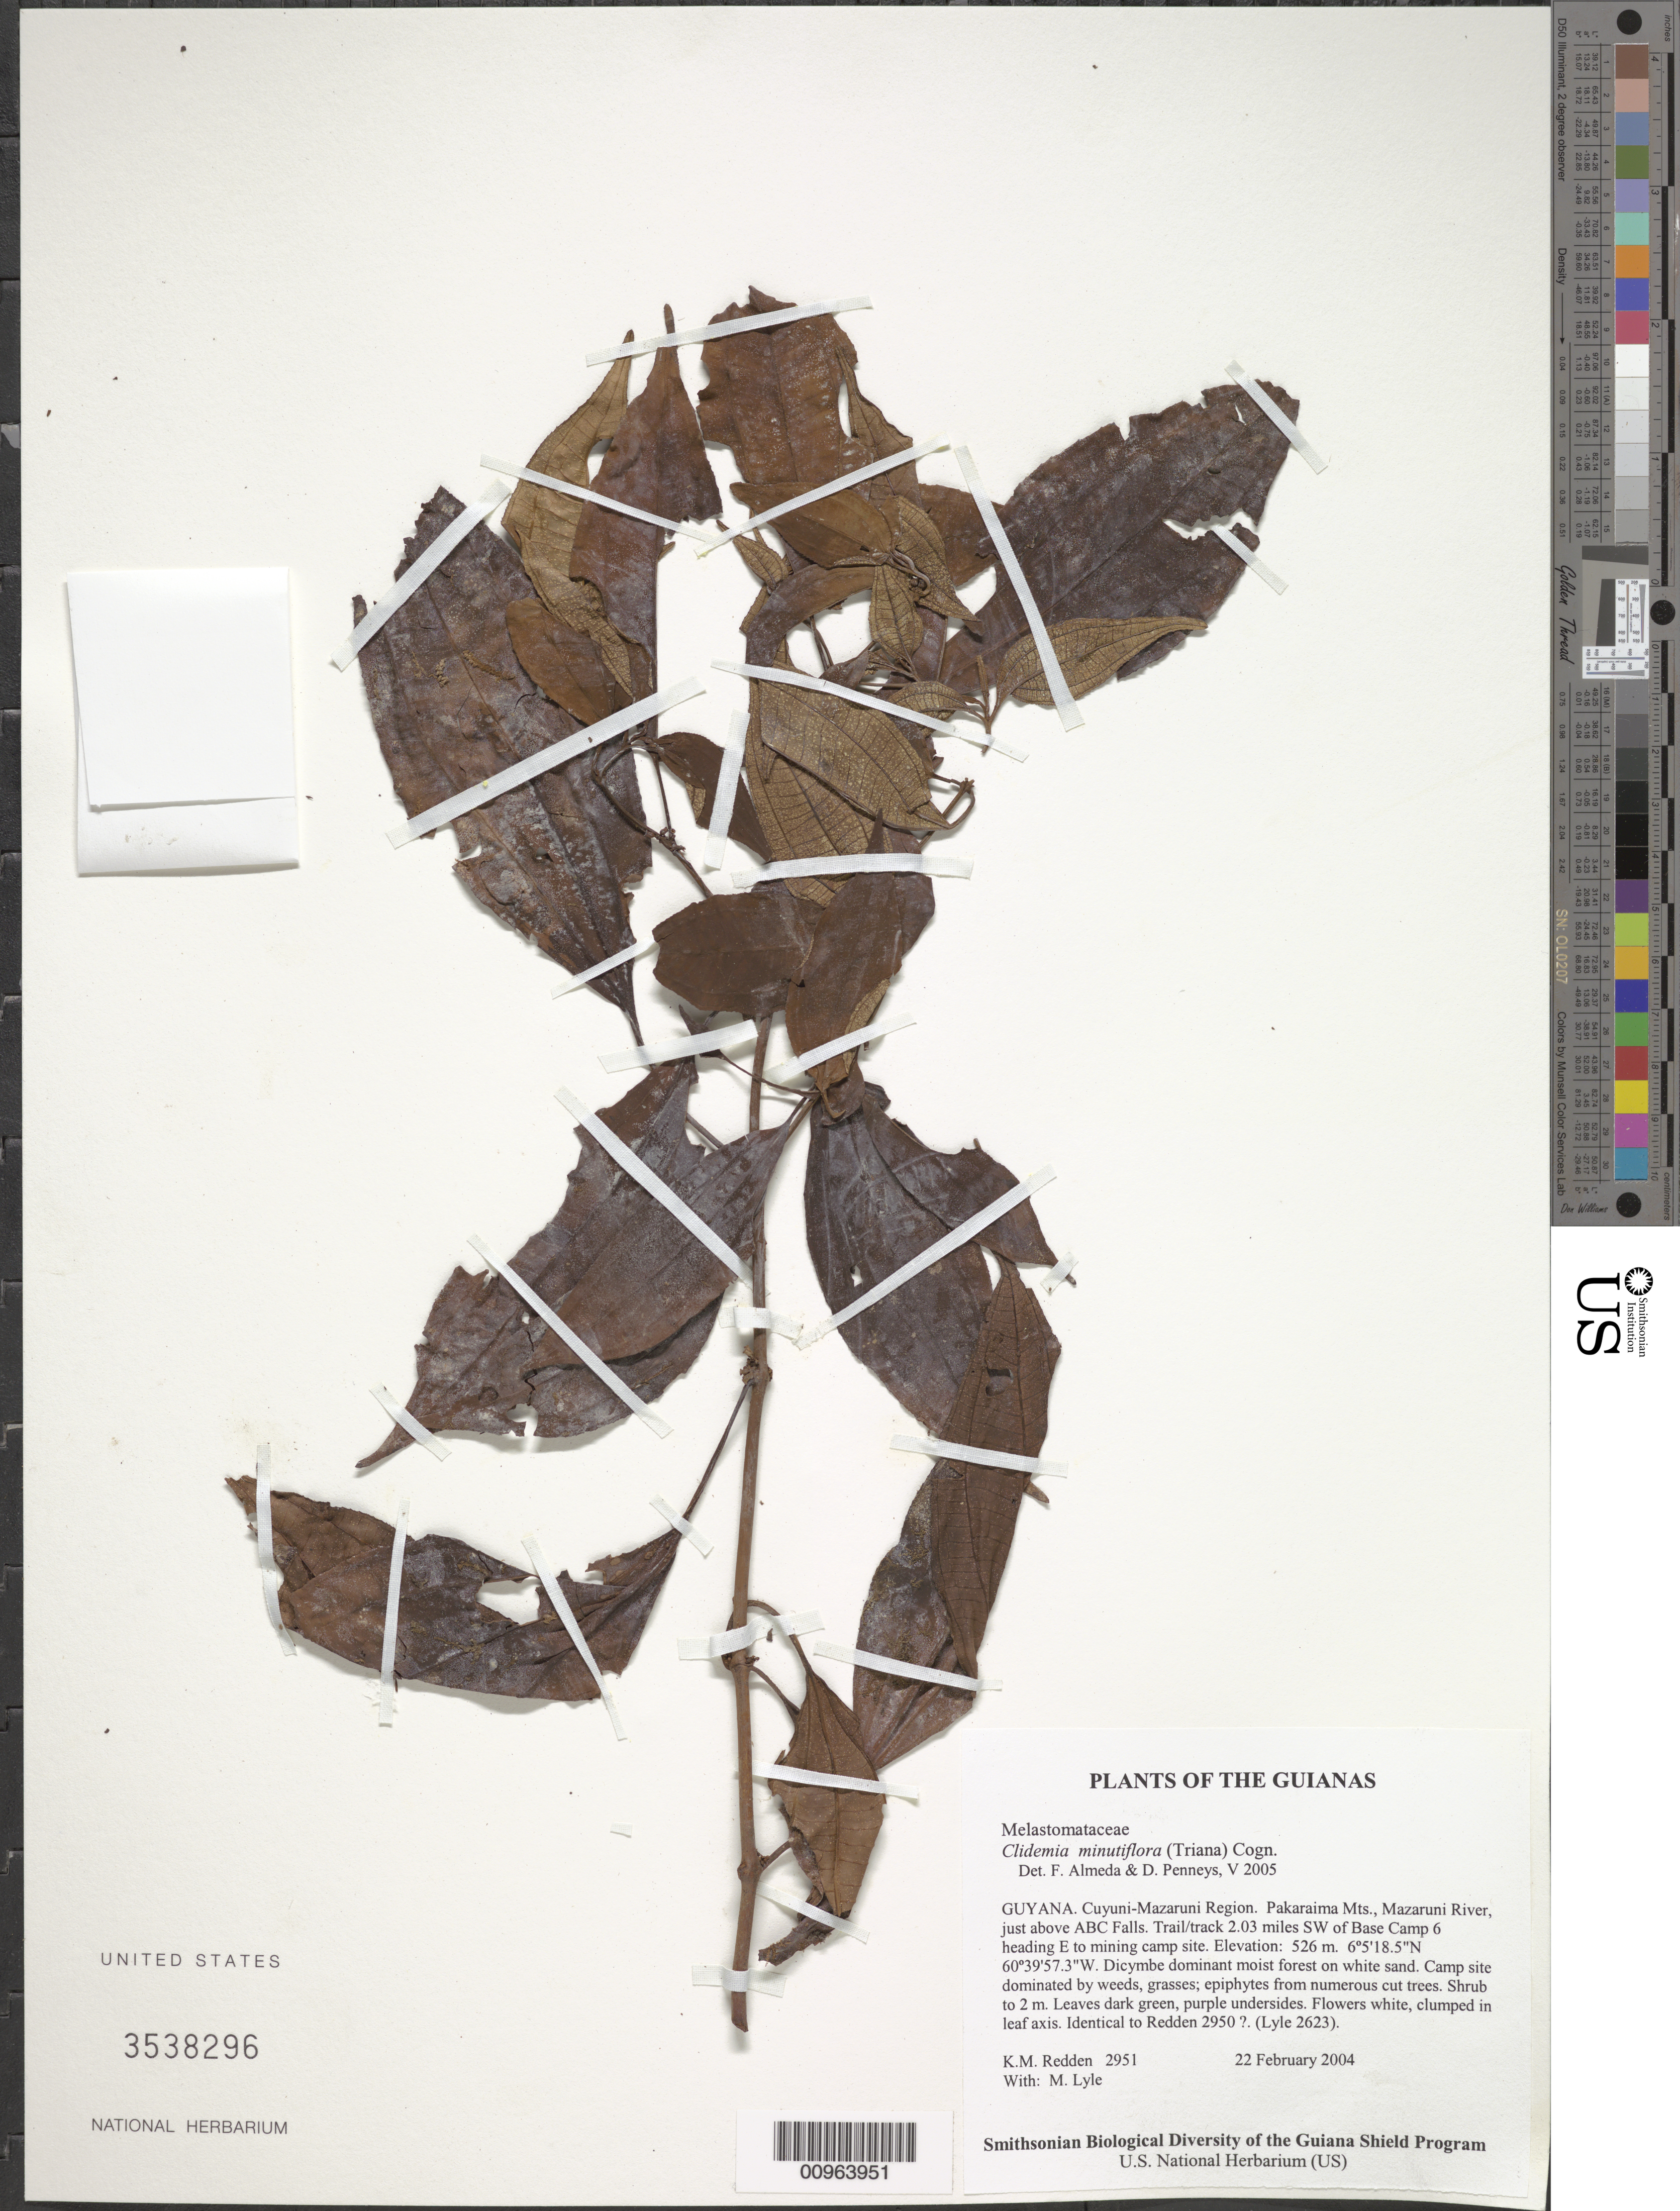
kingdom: Plantae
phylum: Tracheophyta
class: Magnoliopsida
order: Myrtales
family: Melastomataceae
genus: Clidemia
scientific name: Clidemia minutiflora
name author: (Triana) Cogn.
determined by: Almeda, F.; Penneys, D. S.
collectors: K. M. Redden & M. Lyle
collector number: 2951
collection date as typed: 22 February 2004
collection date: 2004-02-22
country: Guyana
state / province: Cuyuni-Mazaruni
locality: Pakaraima Mts., Mazaruni River, just above ABC Falls. Trail/track 2.03 miles SW of Base Camp 6 heading E to mining camp site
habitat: Dicymbe dominant moist forest on white sand. Camp site dominated by weeds, grasses; epiphytes from numerous cut trees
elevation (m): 526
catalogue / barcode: US 3538296